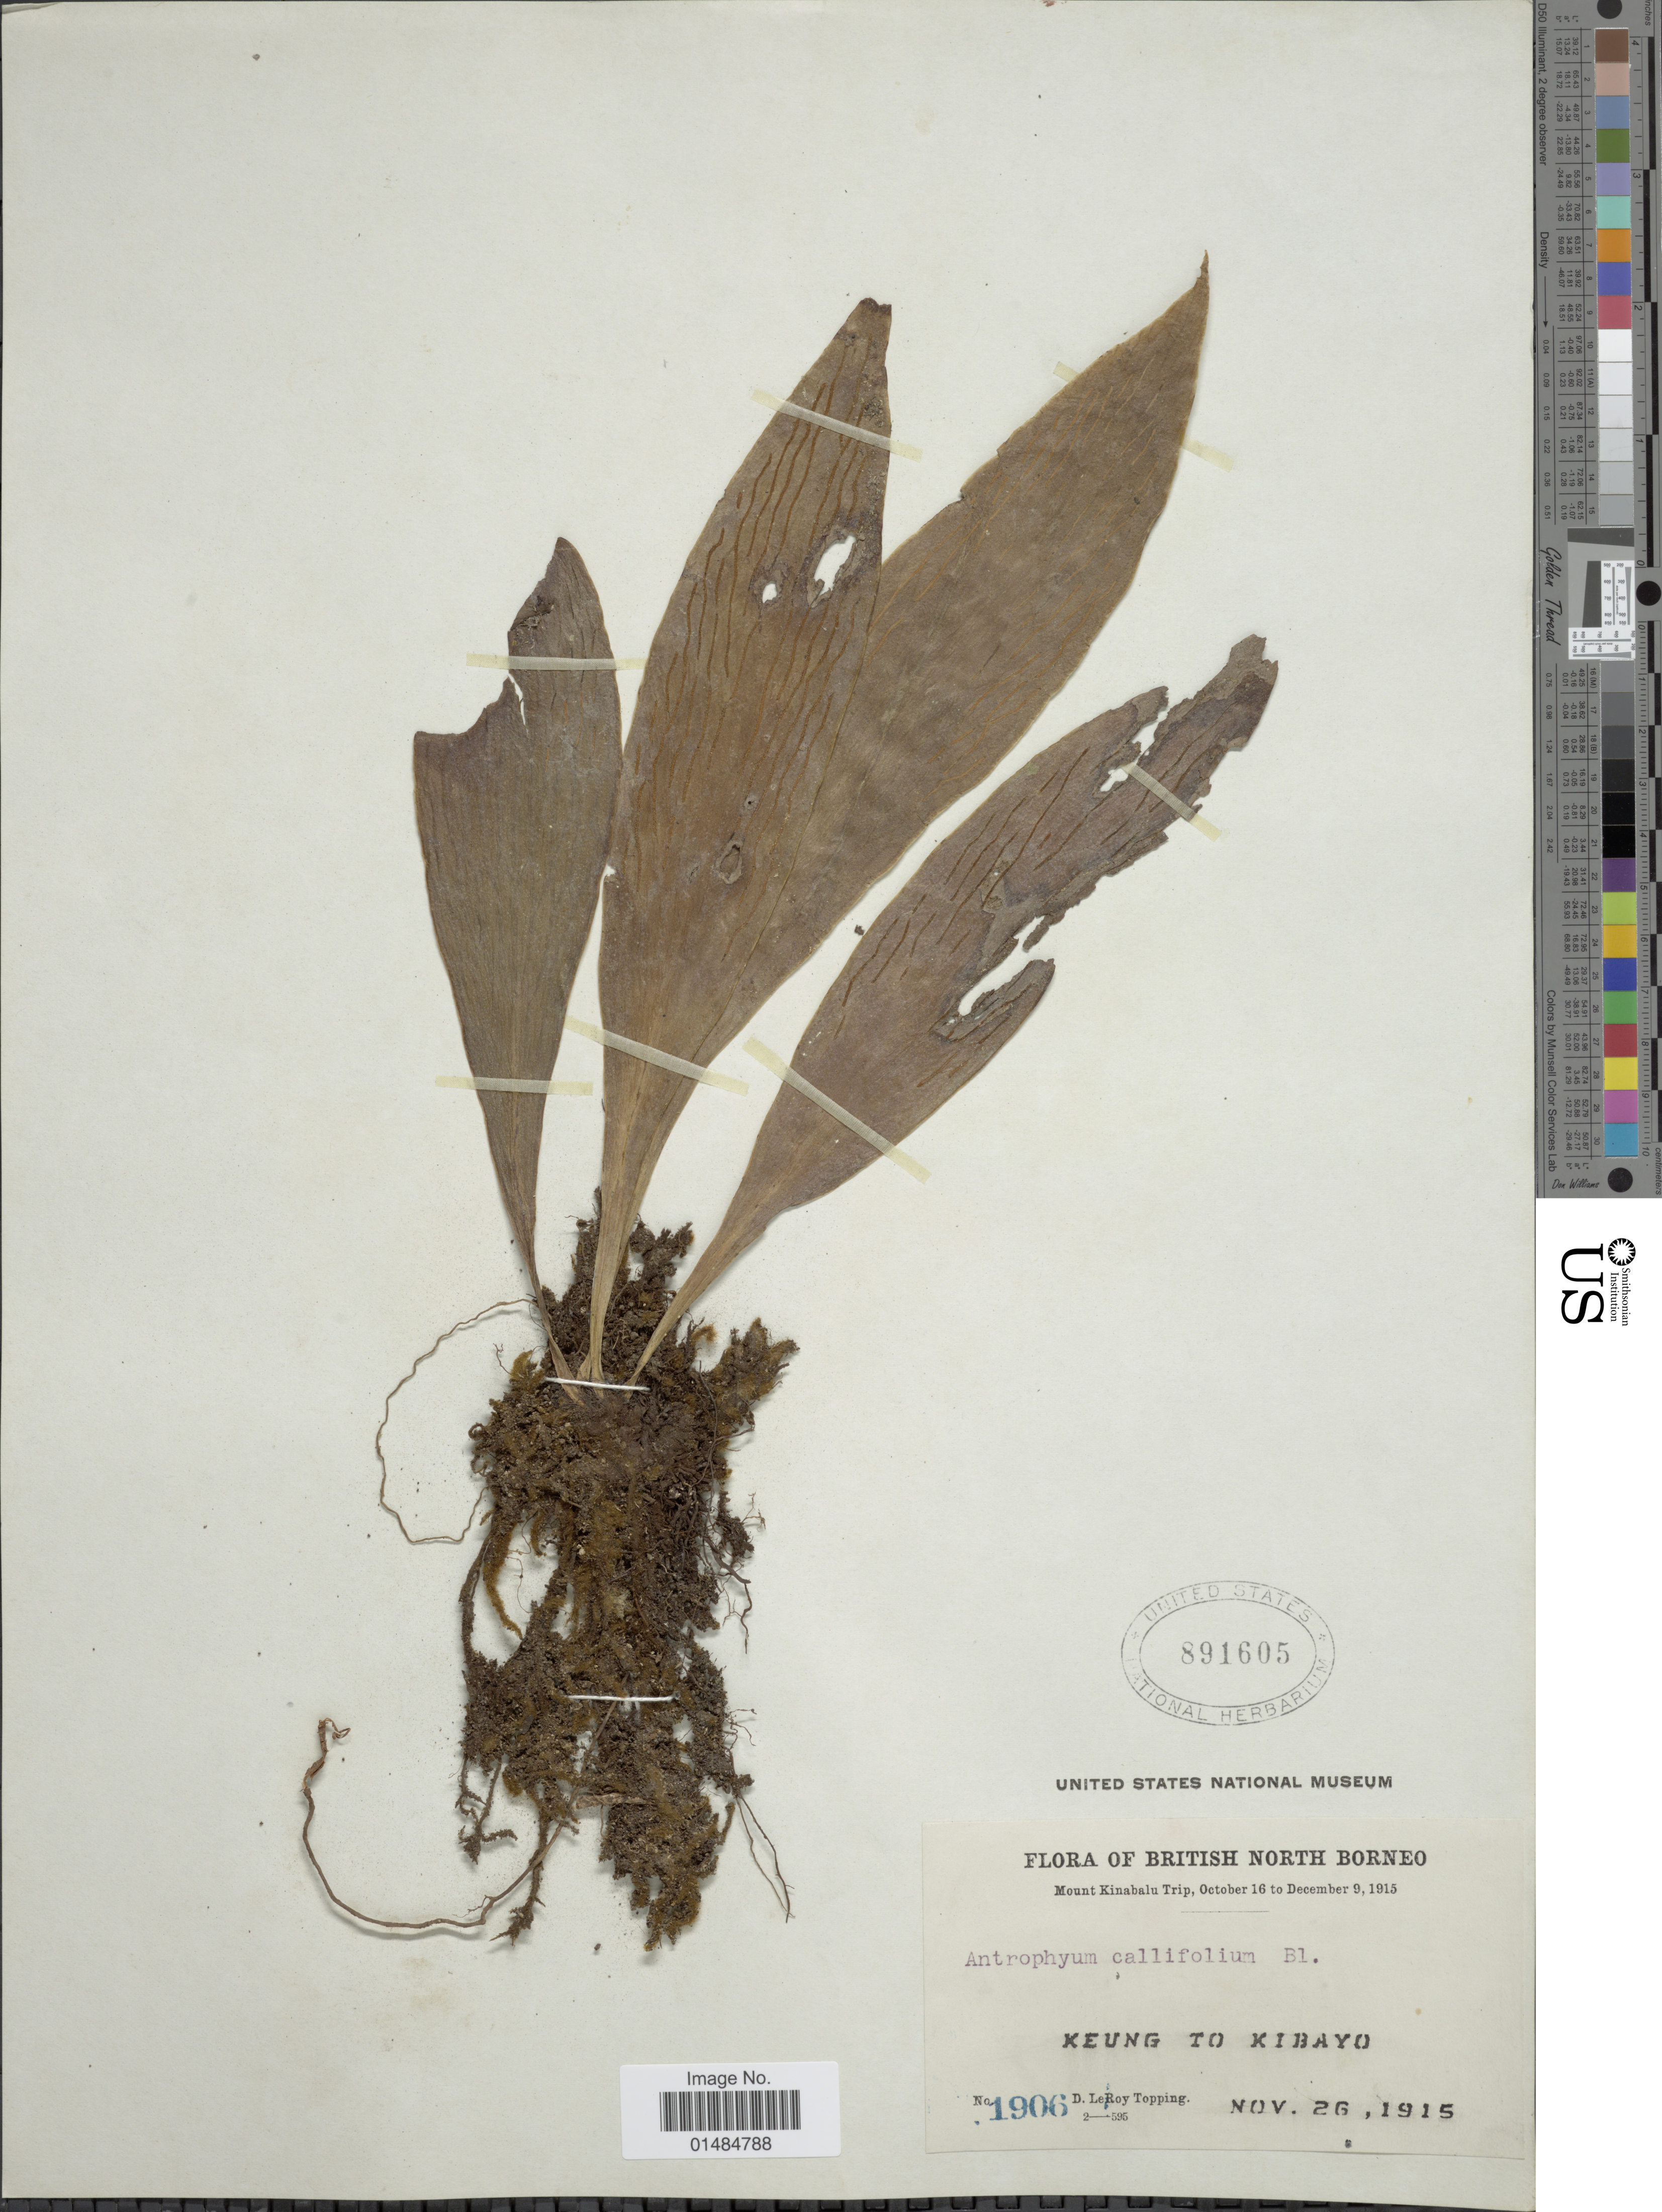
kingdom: Plantae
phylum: Tracheophyta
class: Polypodiopsida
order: Polypodiales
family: Pteridaceae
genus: Antrophyum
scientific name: Antrophyum callifolium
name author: Blume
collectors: D. L. Topping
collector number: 1906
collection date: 1915-11-26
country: Malaysia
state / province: Sabah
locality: British North Borneo, Mount Kinabalu Trip, Keung to Kibayo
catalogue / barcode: US 891605